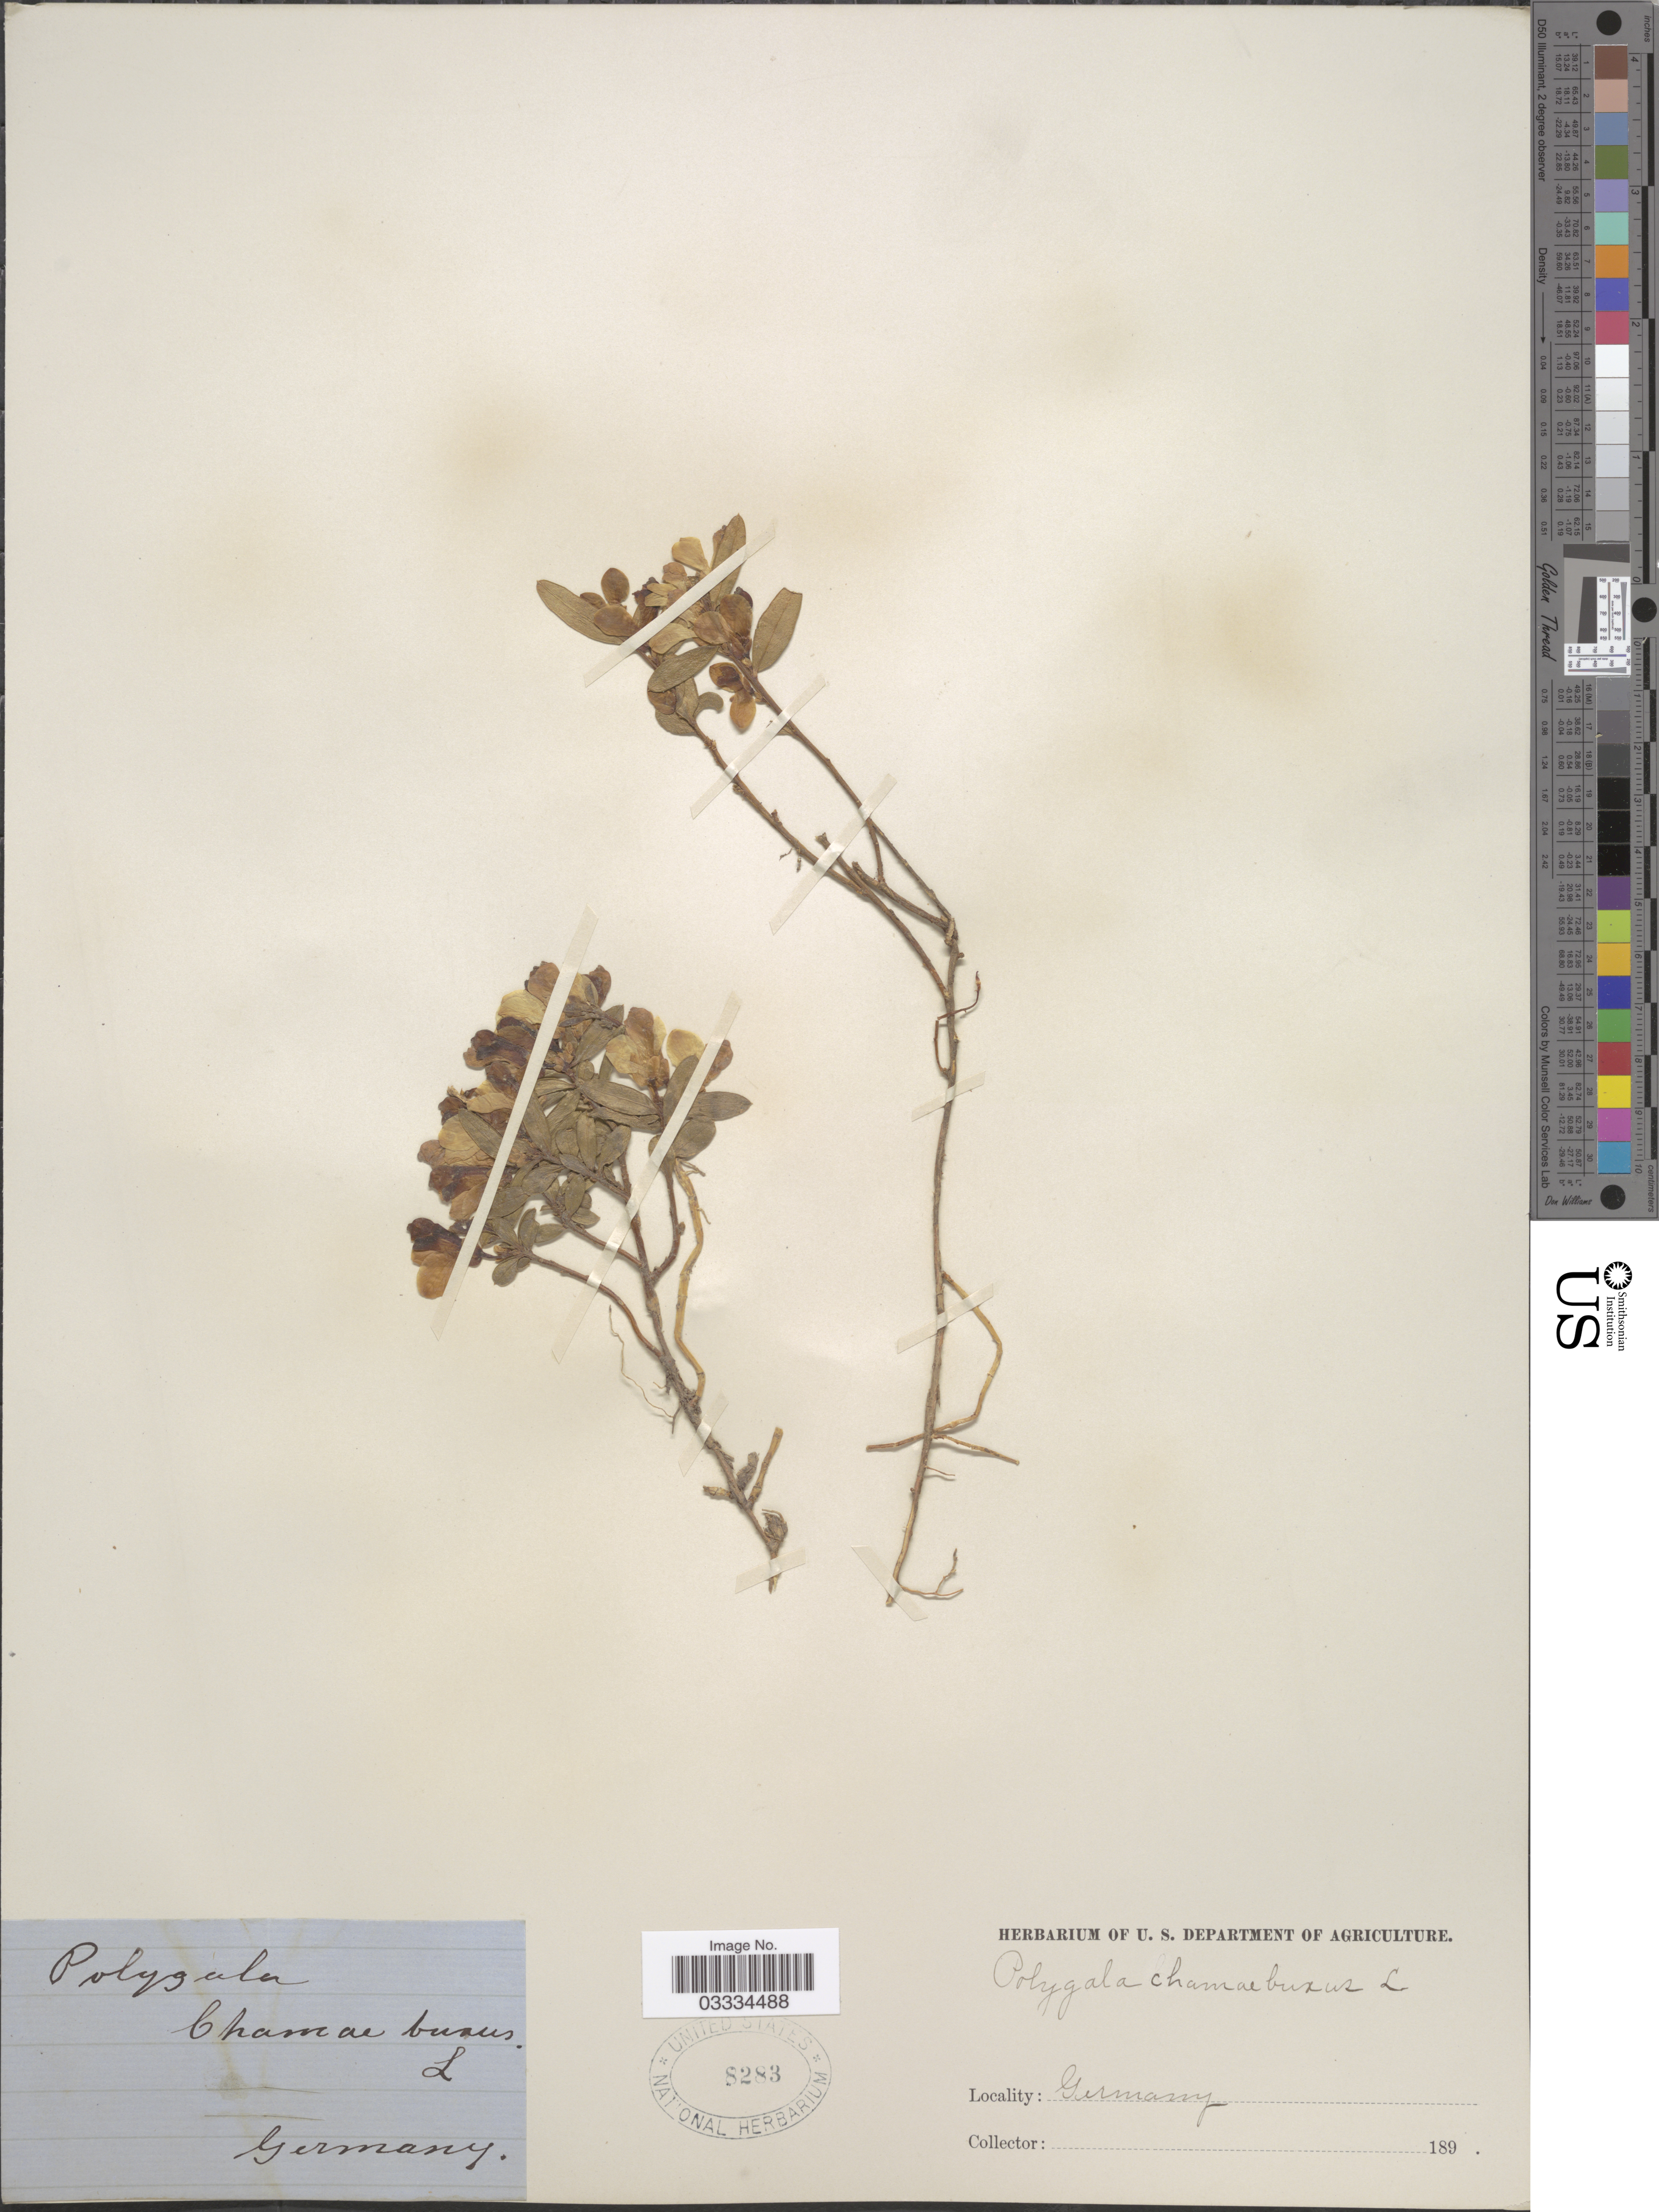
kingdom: Plantae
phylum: Tracheophyta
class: Magnoliopsida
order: Fabales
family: Polygalaceae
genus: Polygaloides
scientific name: Polygaloides chamaebuxus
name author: (L.) O. Schwarz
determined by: Strong, Mark T., (BOT), Smithsonian Institution - National Museum of Natural History (UNITED STATES)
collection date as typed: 189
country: Germany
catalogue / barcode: US 8283